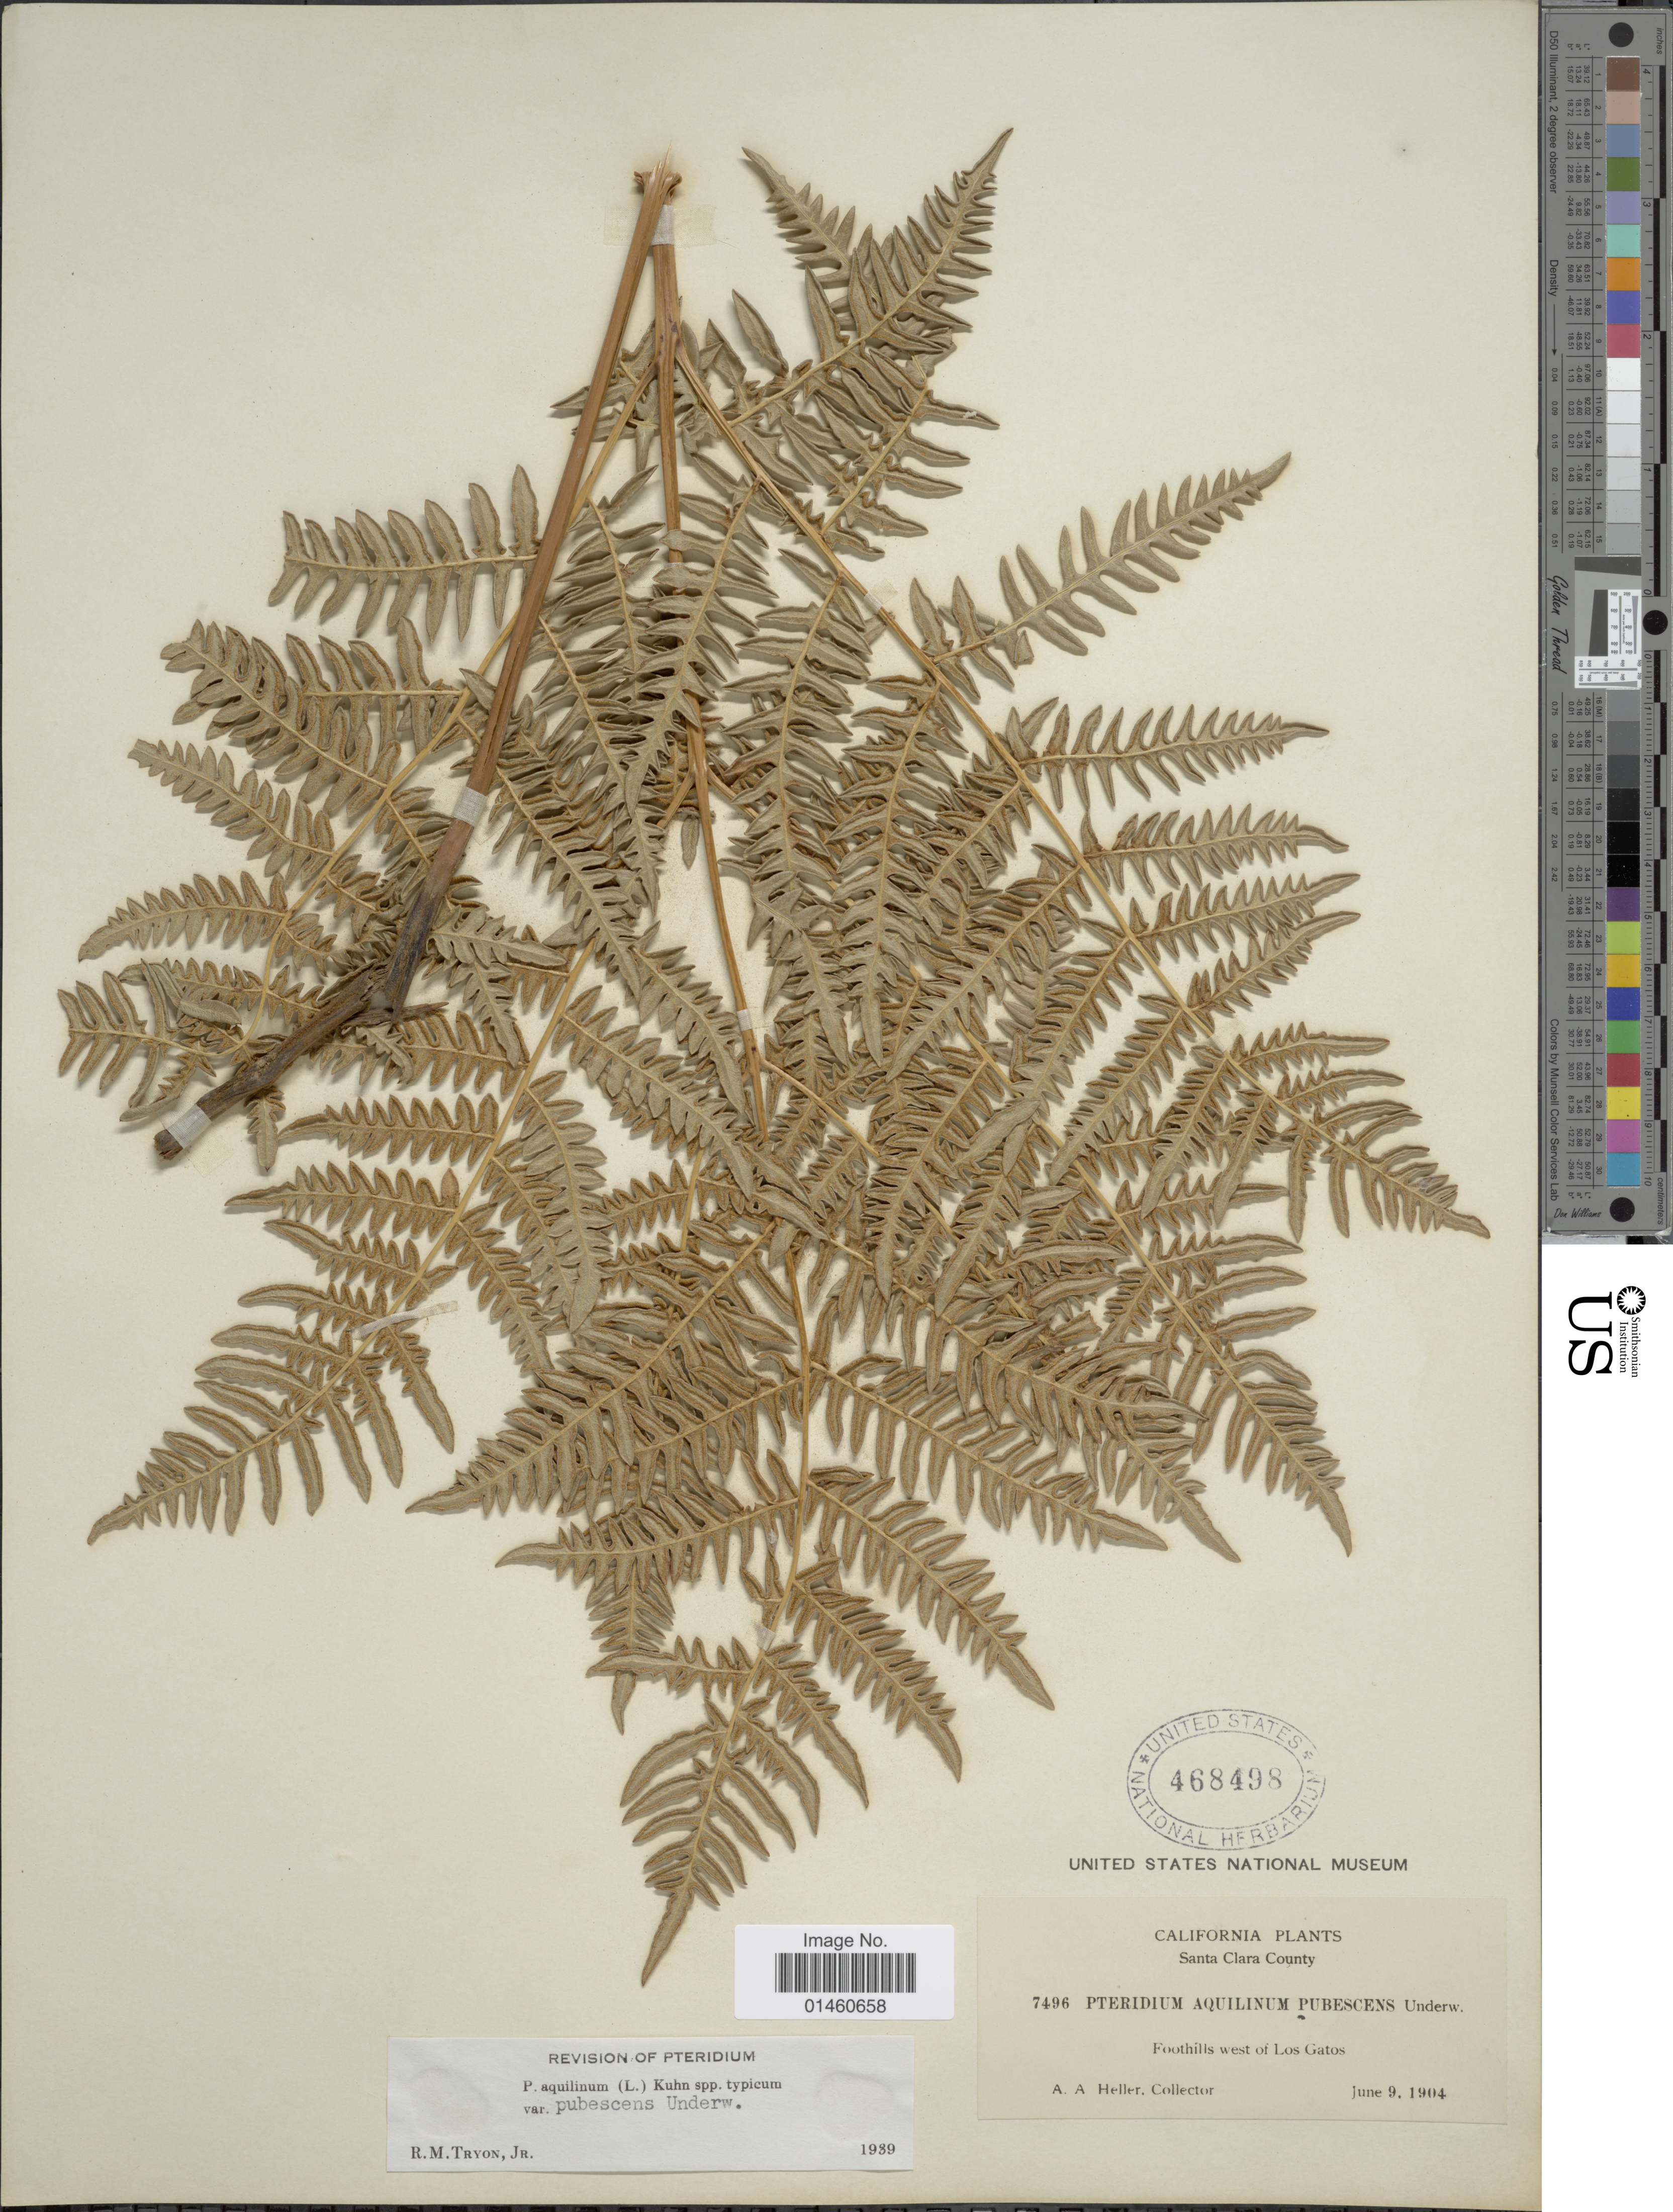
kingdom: Plantae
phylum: Tracheophyta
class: Polypodiopsida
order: Polypodiales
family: Dennstaedtiaceae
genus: Pteridium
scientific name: Pteridium pubescens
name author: (Underw.) Christenh.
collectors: A. A. Heller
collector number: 7496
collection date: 1904-06-09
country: United States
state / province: California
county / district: Santa Clara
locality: Santa Clara County, foothills west of Los Gatos.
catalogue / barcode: US 468498